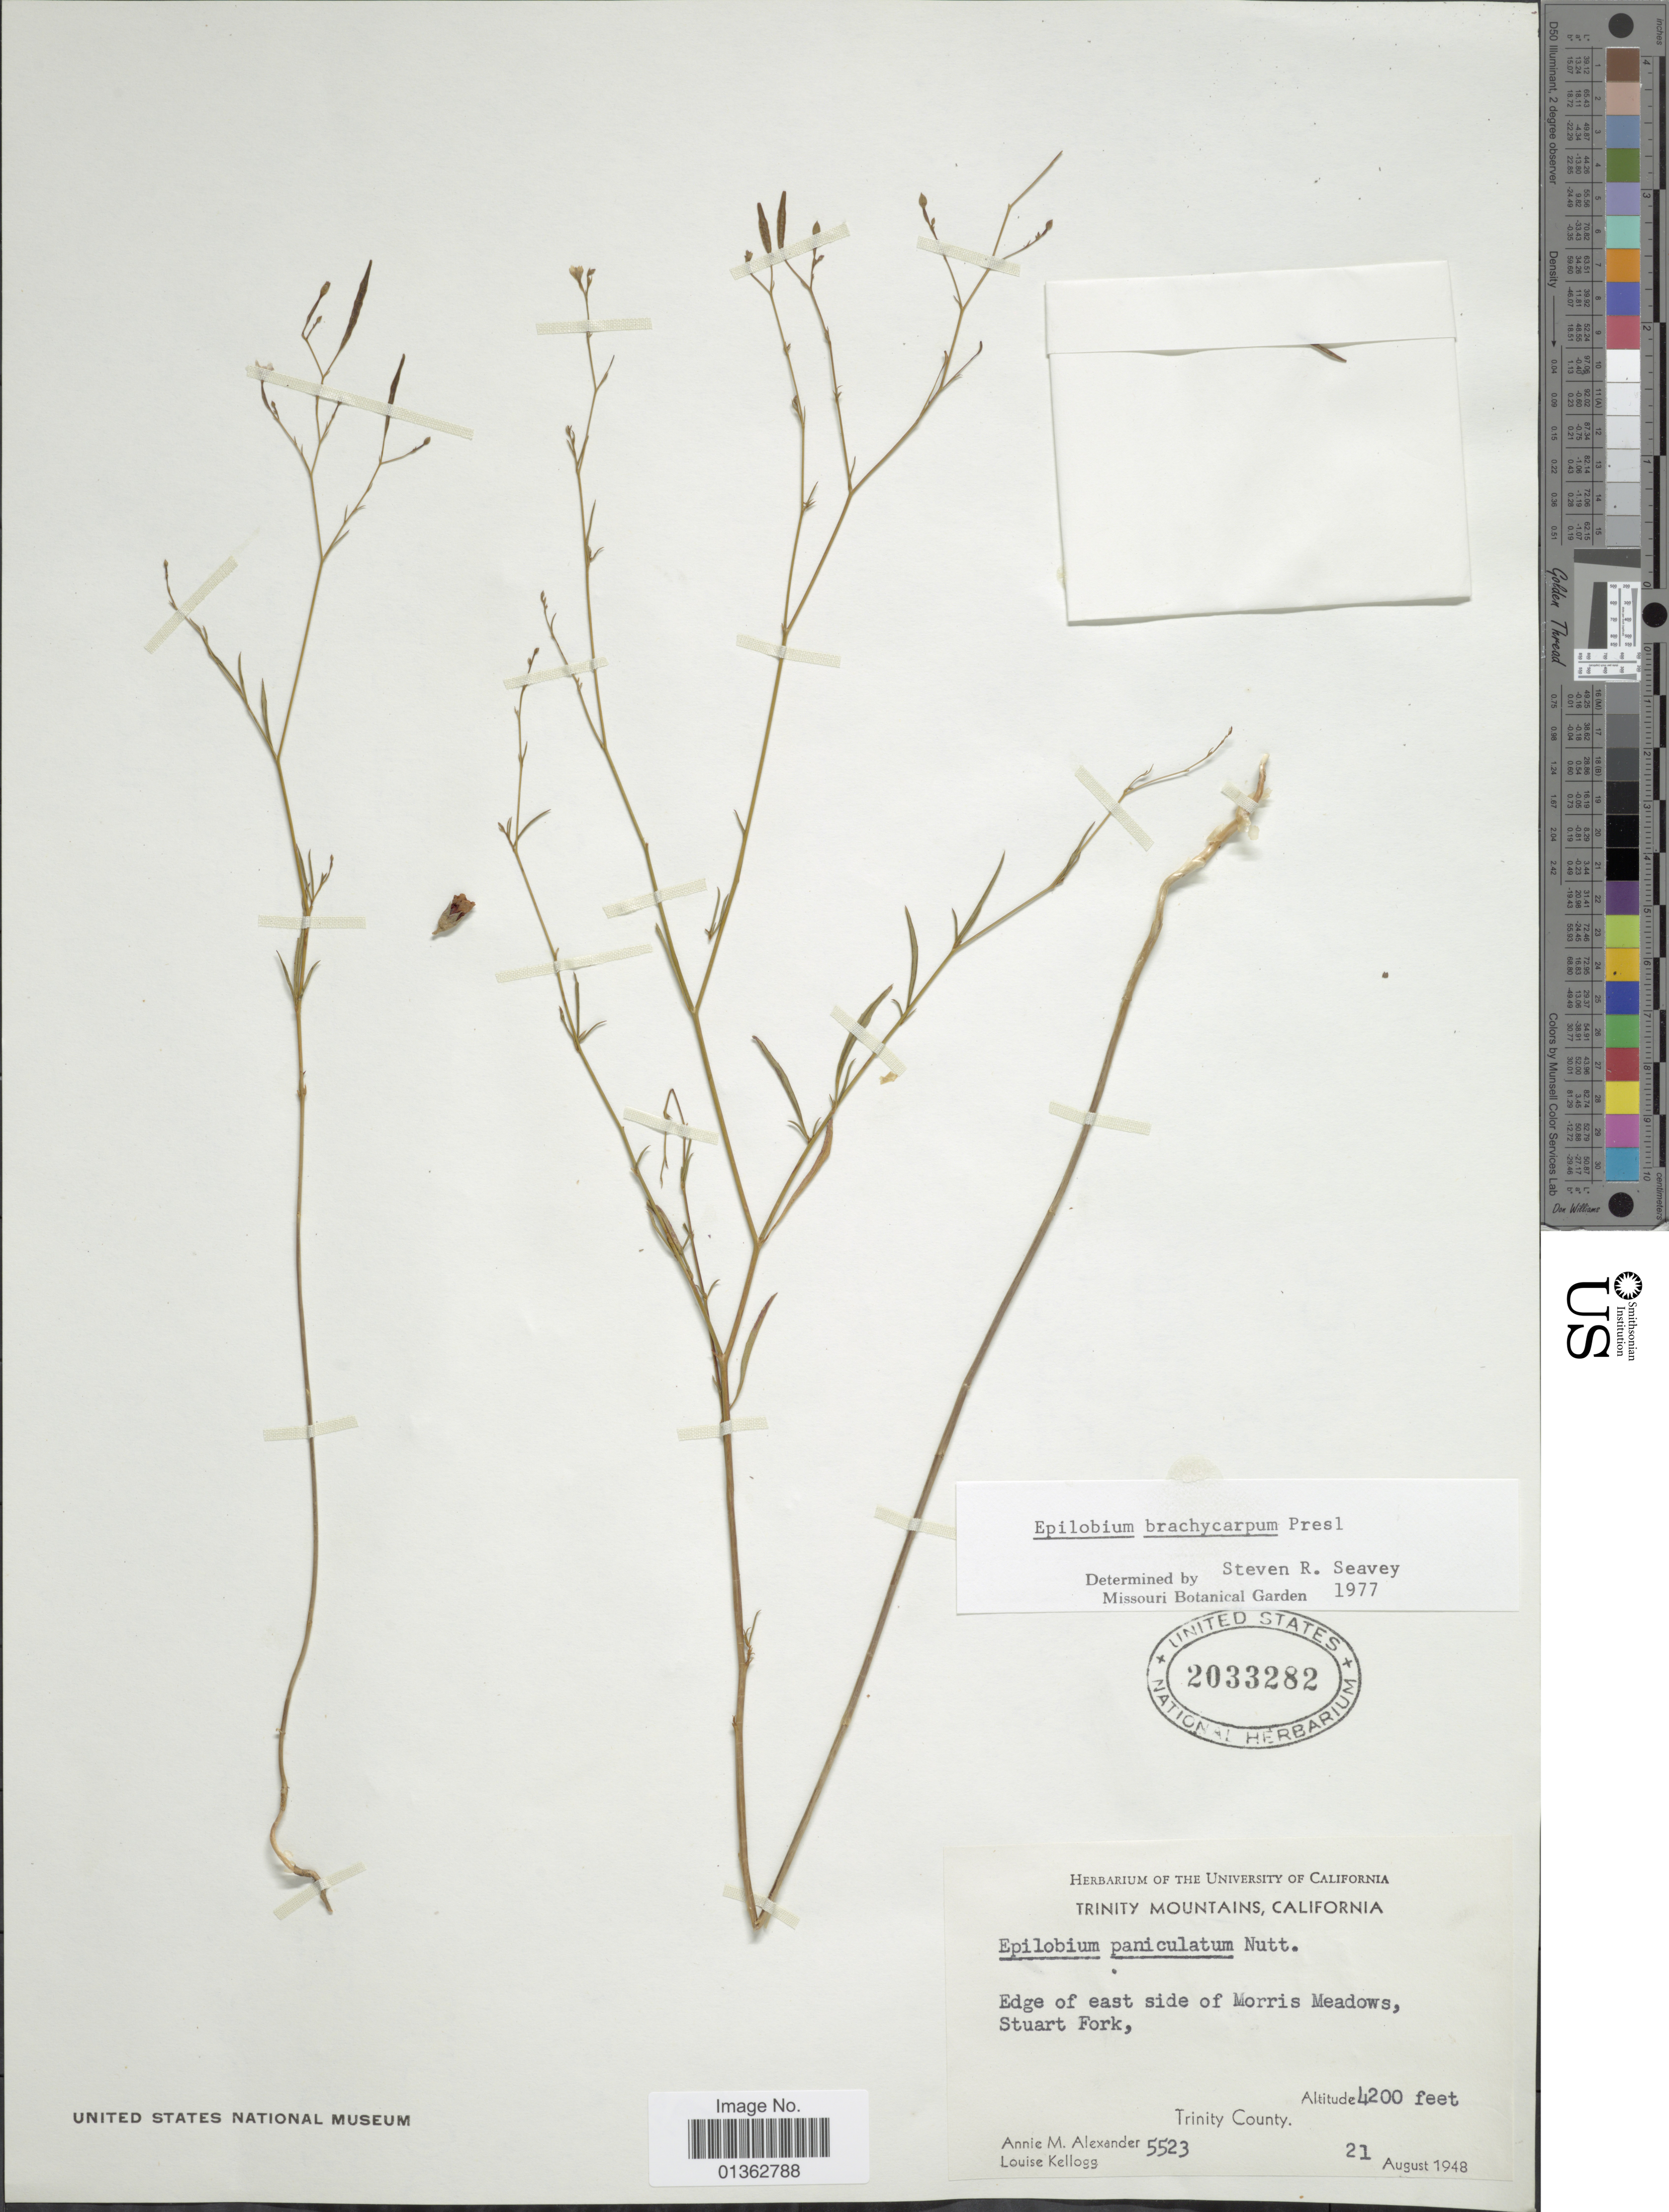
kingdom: Plantae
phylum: Tracheophyta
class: Magnoliopsida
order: Myrtales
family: Onagraceae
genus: Epilobium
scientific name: Epilobium brachycarpum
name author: C. Presl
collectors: A. M. Alexander & L. Kellogg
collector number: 5523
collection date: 1948-08-21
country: United States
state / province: California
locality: Trinity Mountains. Edge of east side of Morris Meadows, Stuart Fork.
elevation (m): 1280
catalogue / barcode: US 2033282